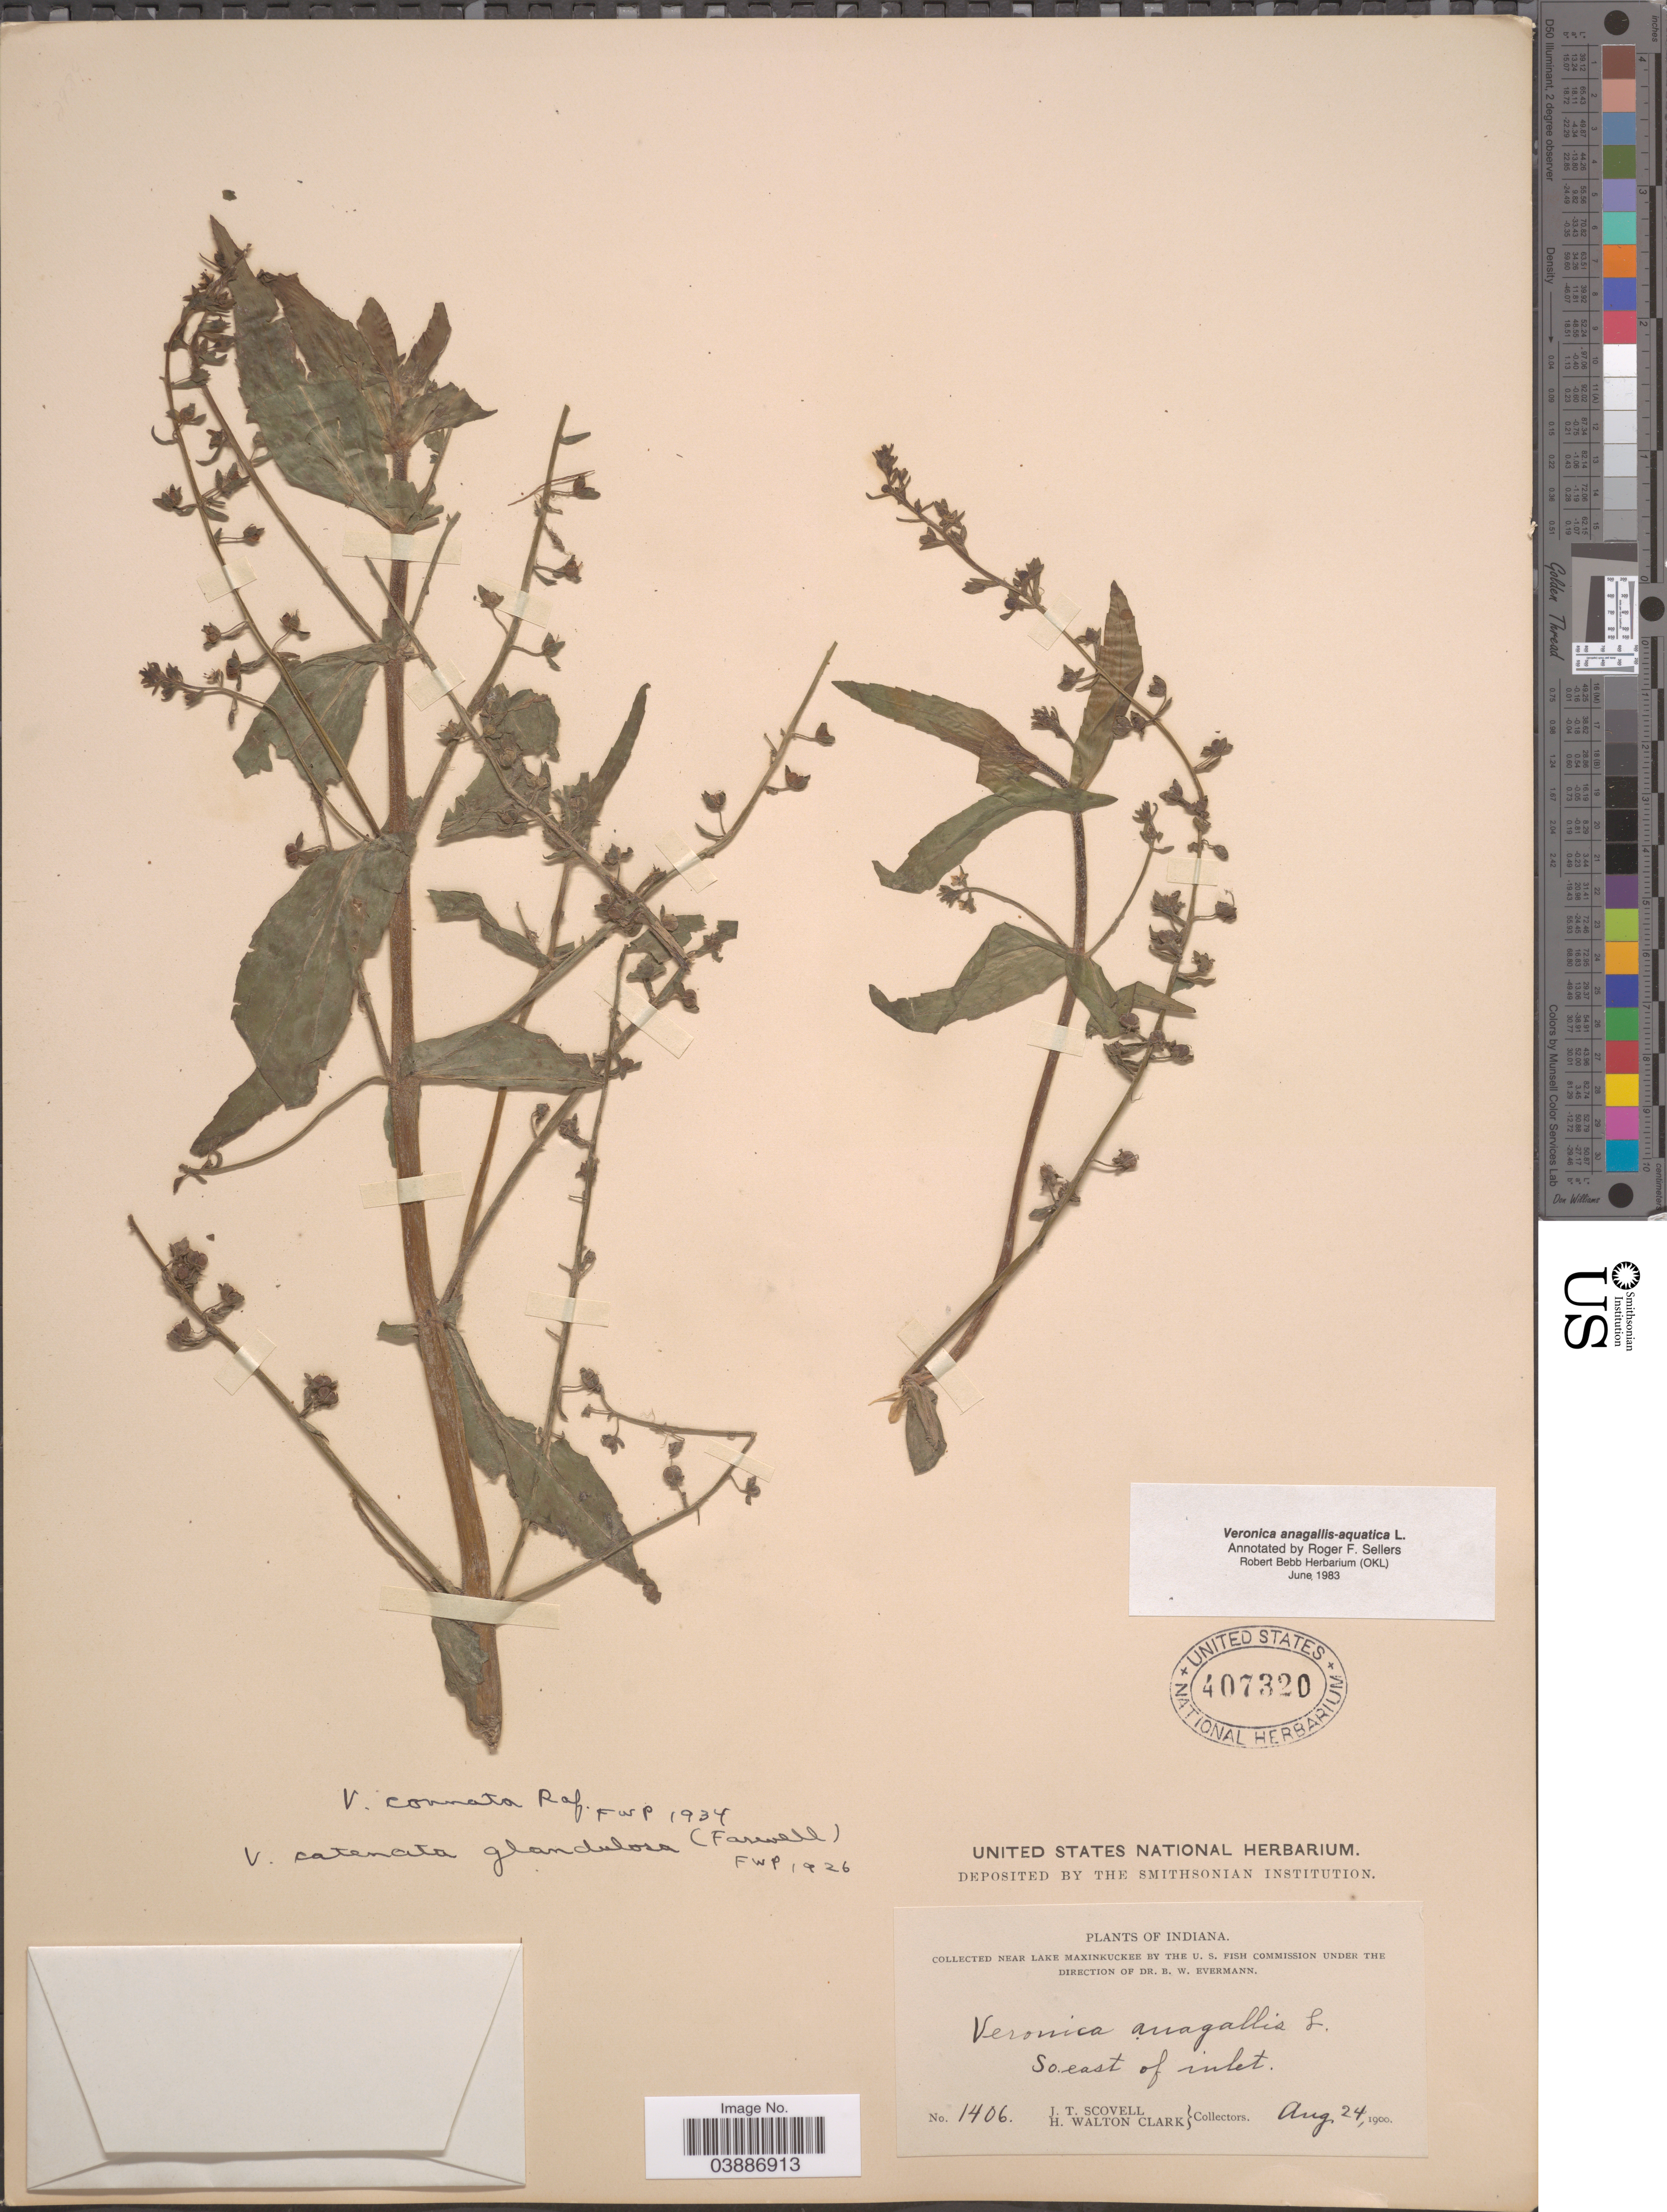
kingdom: Plantae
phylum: Tracheophyta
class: Magnoliopsida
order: Lamiales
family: Plantaginaceae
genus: Veronica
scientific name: Veronica anagallis-aquatica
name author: L.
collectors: J. T. Scovell & H. W. Clark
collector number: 1406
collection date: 1900-08-24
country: United States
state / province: Indiana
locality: Near Lake Maxinkuckee, So. east of inlet.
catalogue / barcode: US 407320